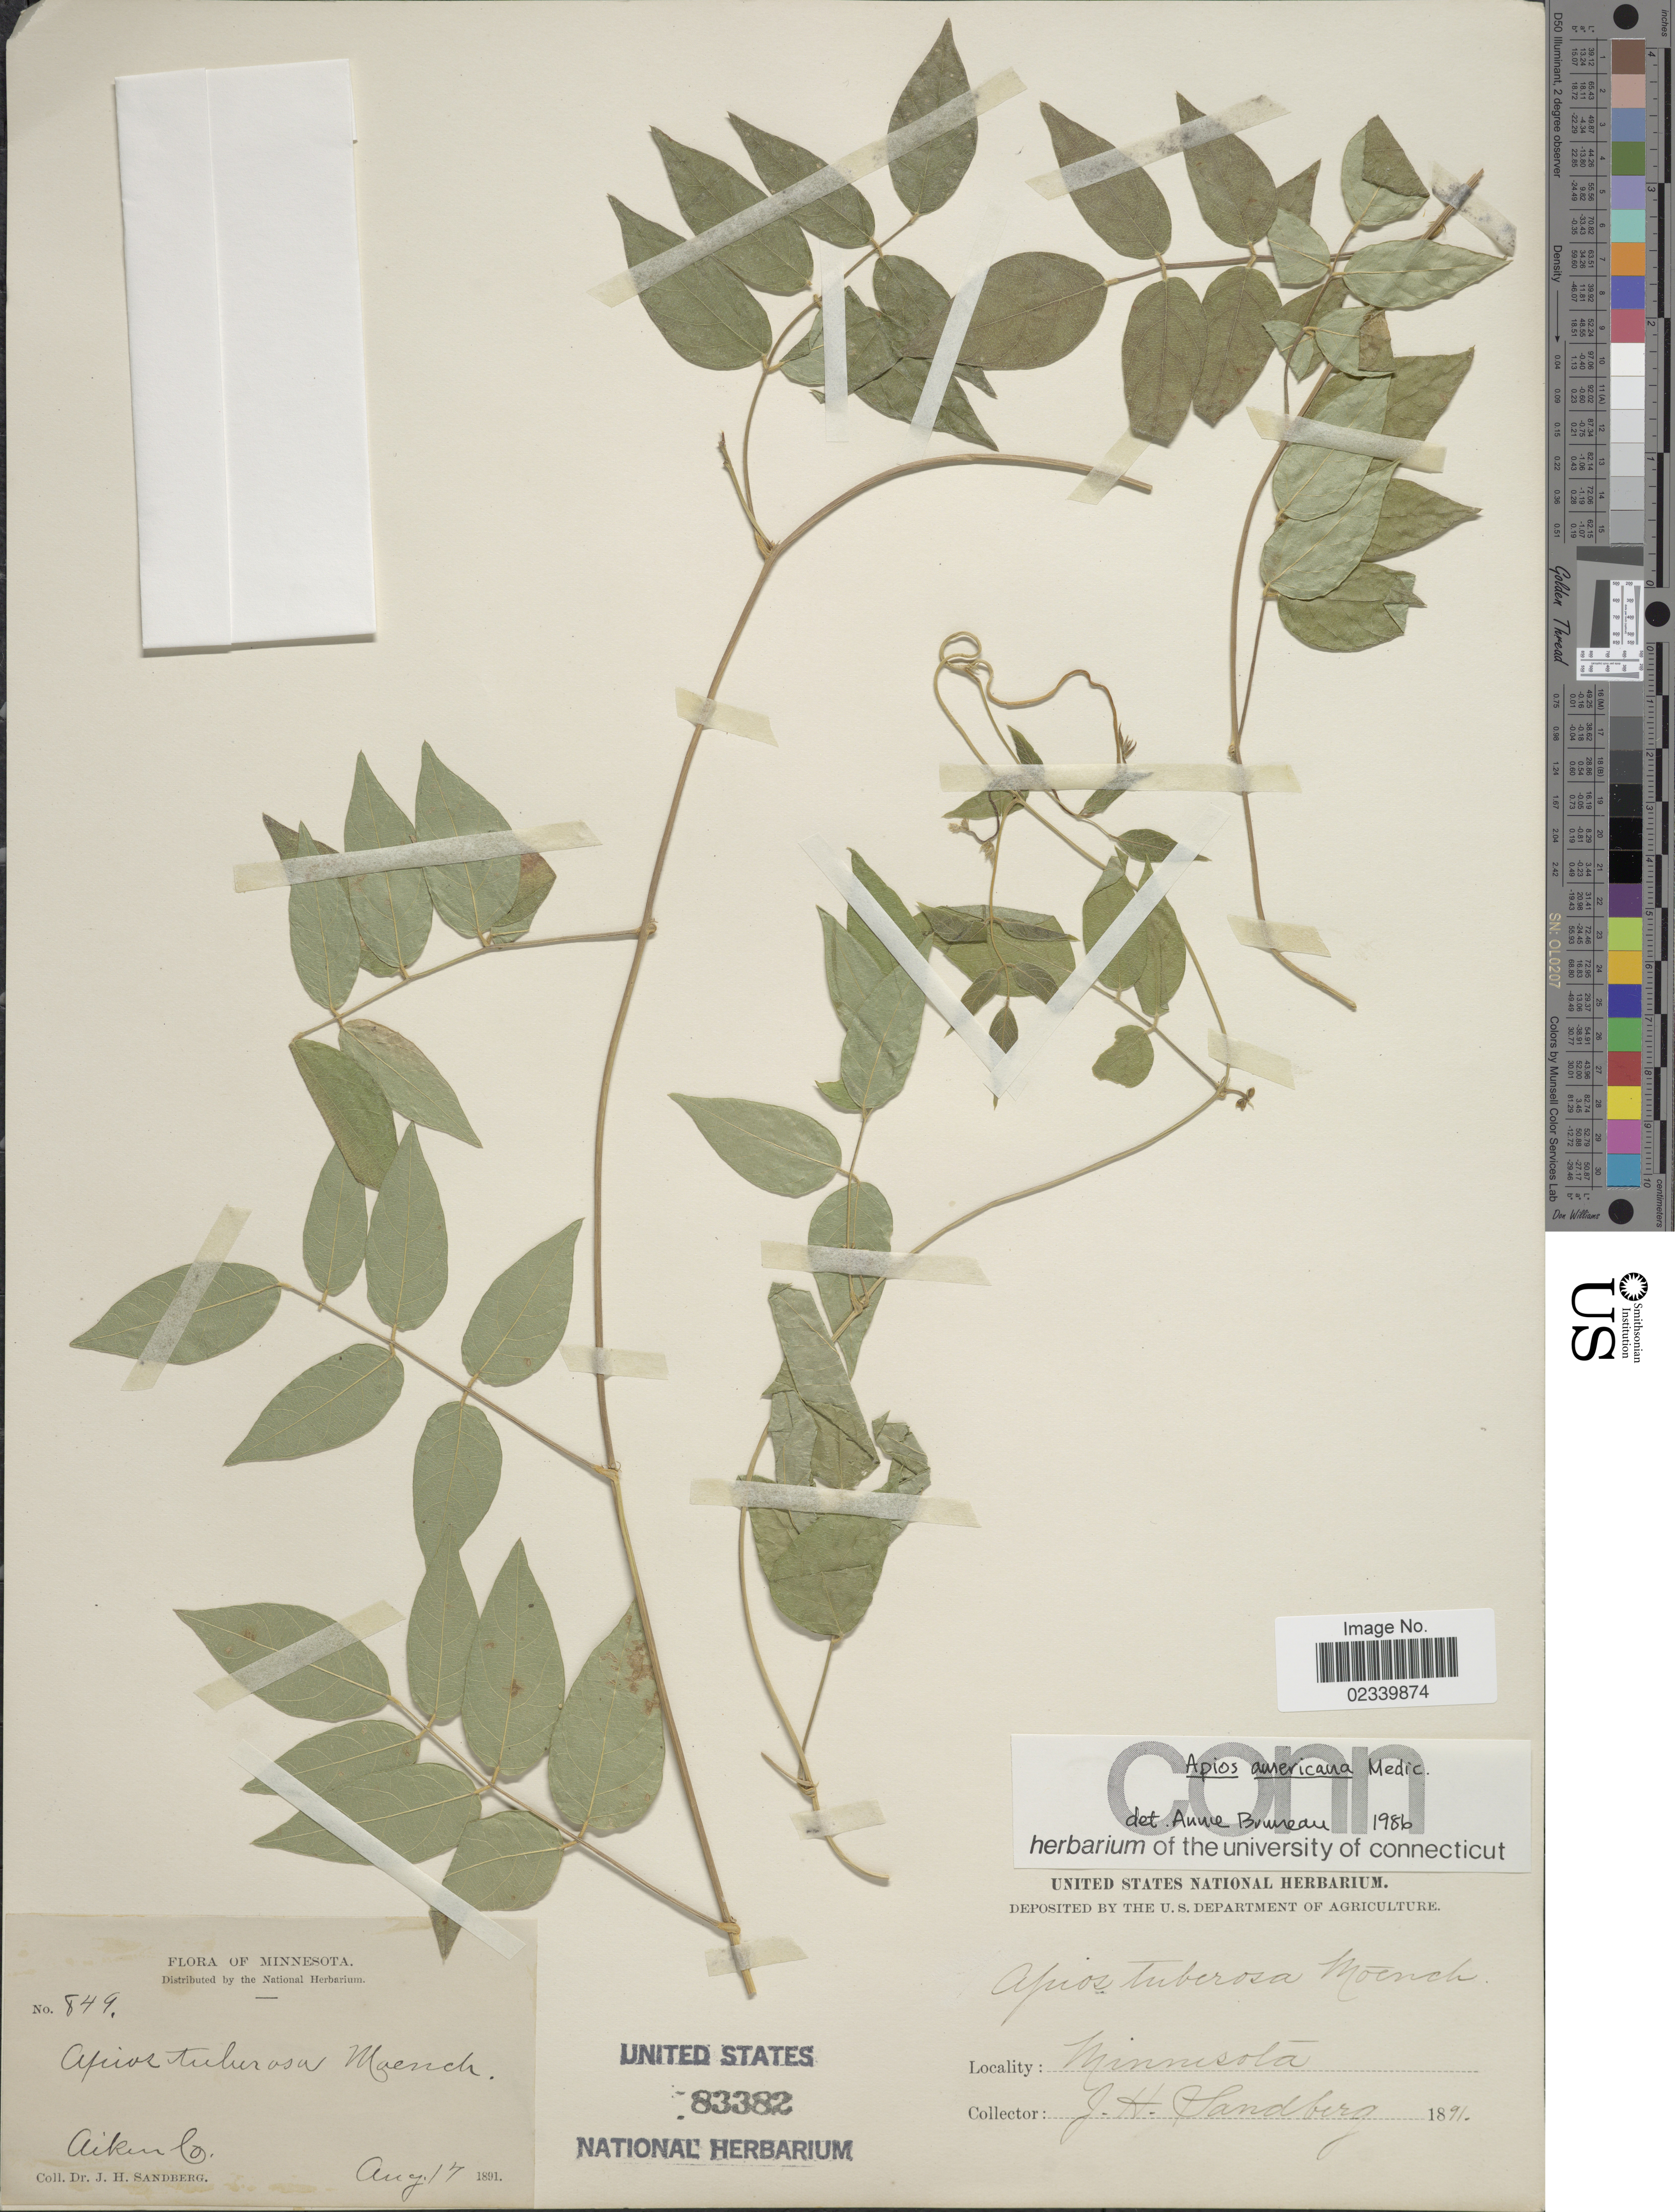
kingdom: Plantae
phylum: Tracheophyta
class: Magnoliopsida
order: Fabales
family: Fabaceae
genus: Apios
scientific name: Apios americana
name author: Medik.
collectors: J. H. Sandberg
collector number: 849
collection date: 1891-08-17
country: United States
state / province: Minnesota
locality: Aiken Co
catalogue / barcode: US 83382